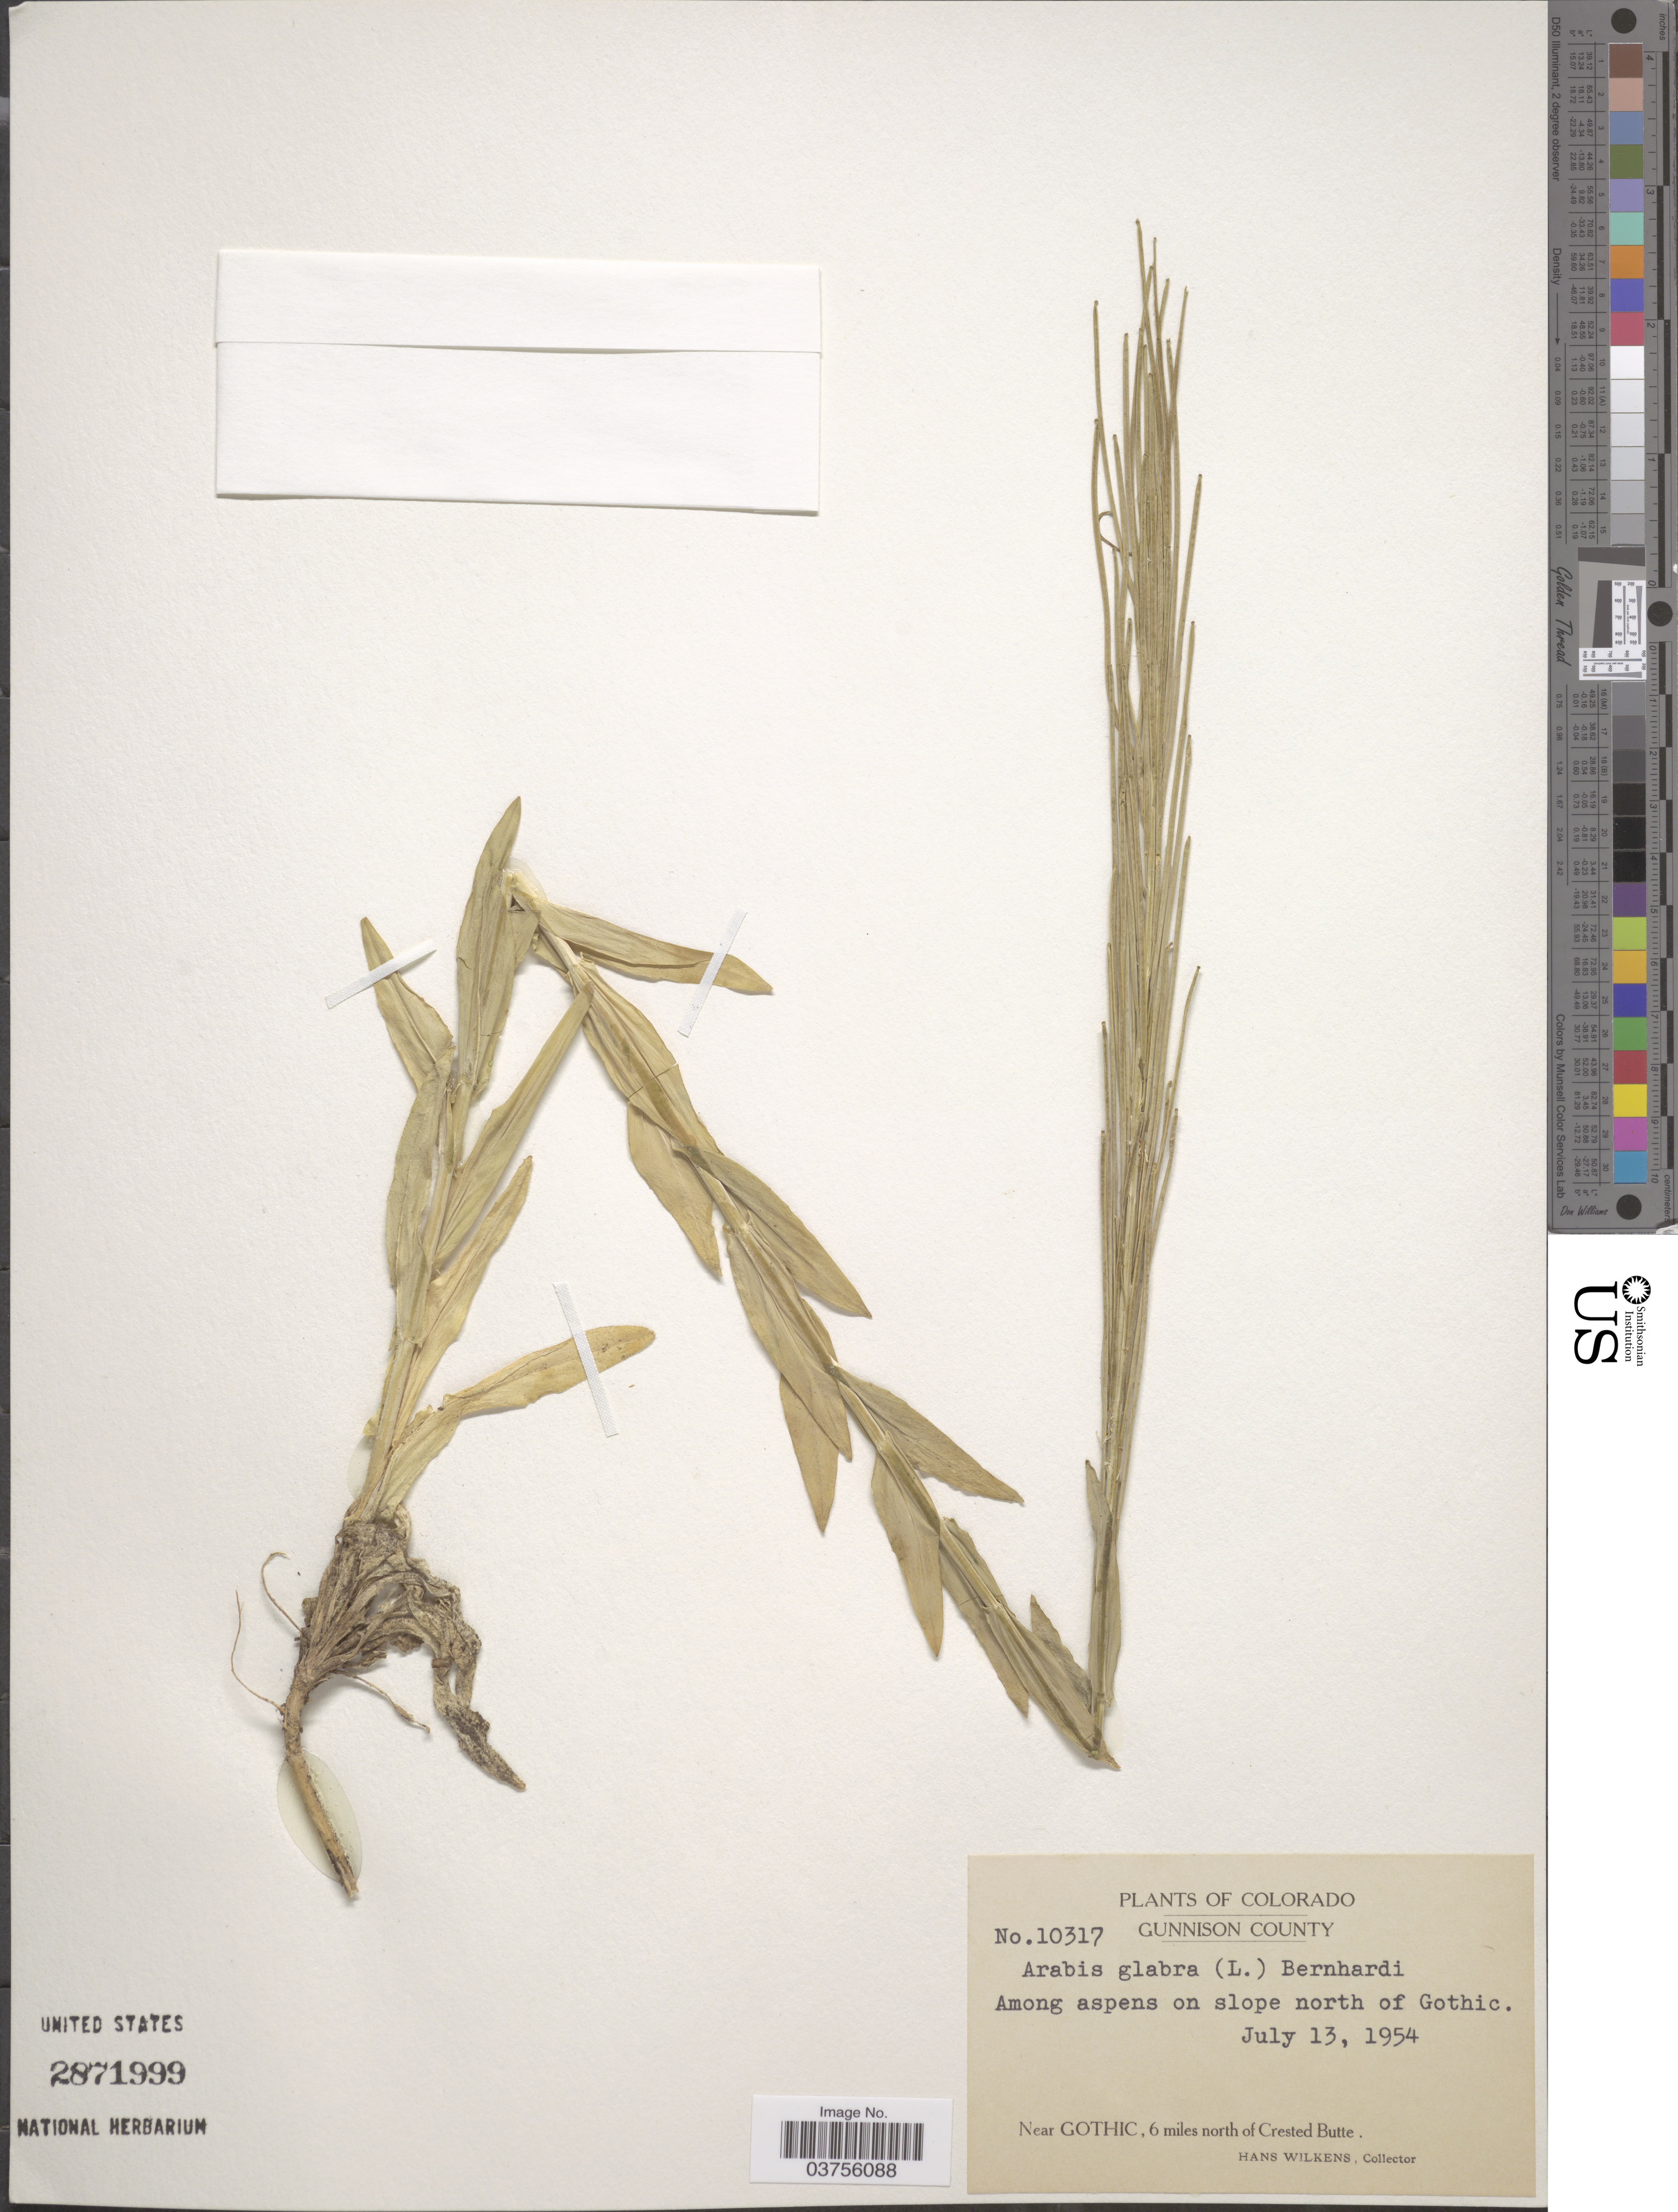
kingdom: Plantae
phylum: Tracheophyta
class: Magnoliopsida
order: Brassicales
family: Brassicaceae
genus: Turritis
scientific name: Turritis glabra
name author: L.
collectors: H. Wilkens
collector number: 10317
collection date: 1954-07-13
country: United States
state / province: Colorado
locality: Gunnison County. Among aspens on slope north of Gothic. Near Gothic, 6 miles north of Crested Butte.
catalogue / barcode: US 2871999